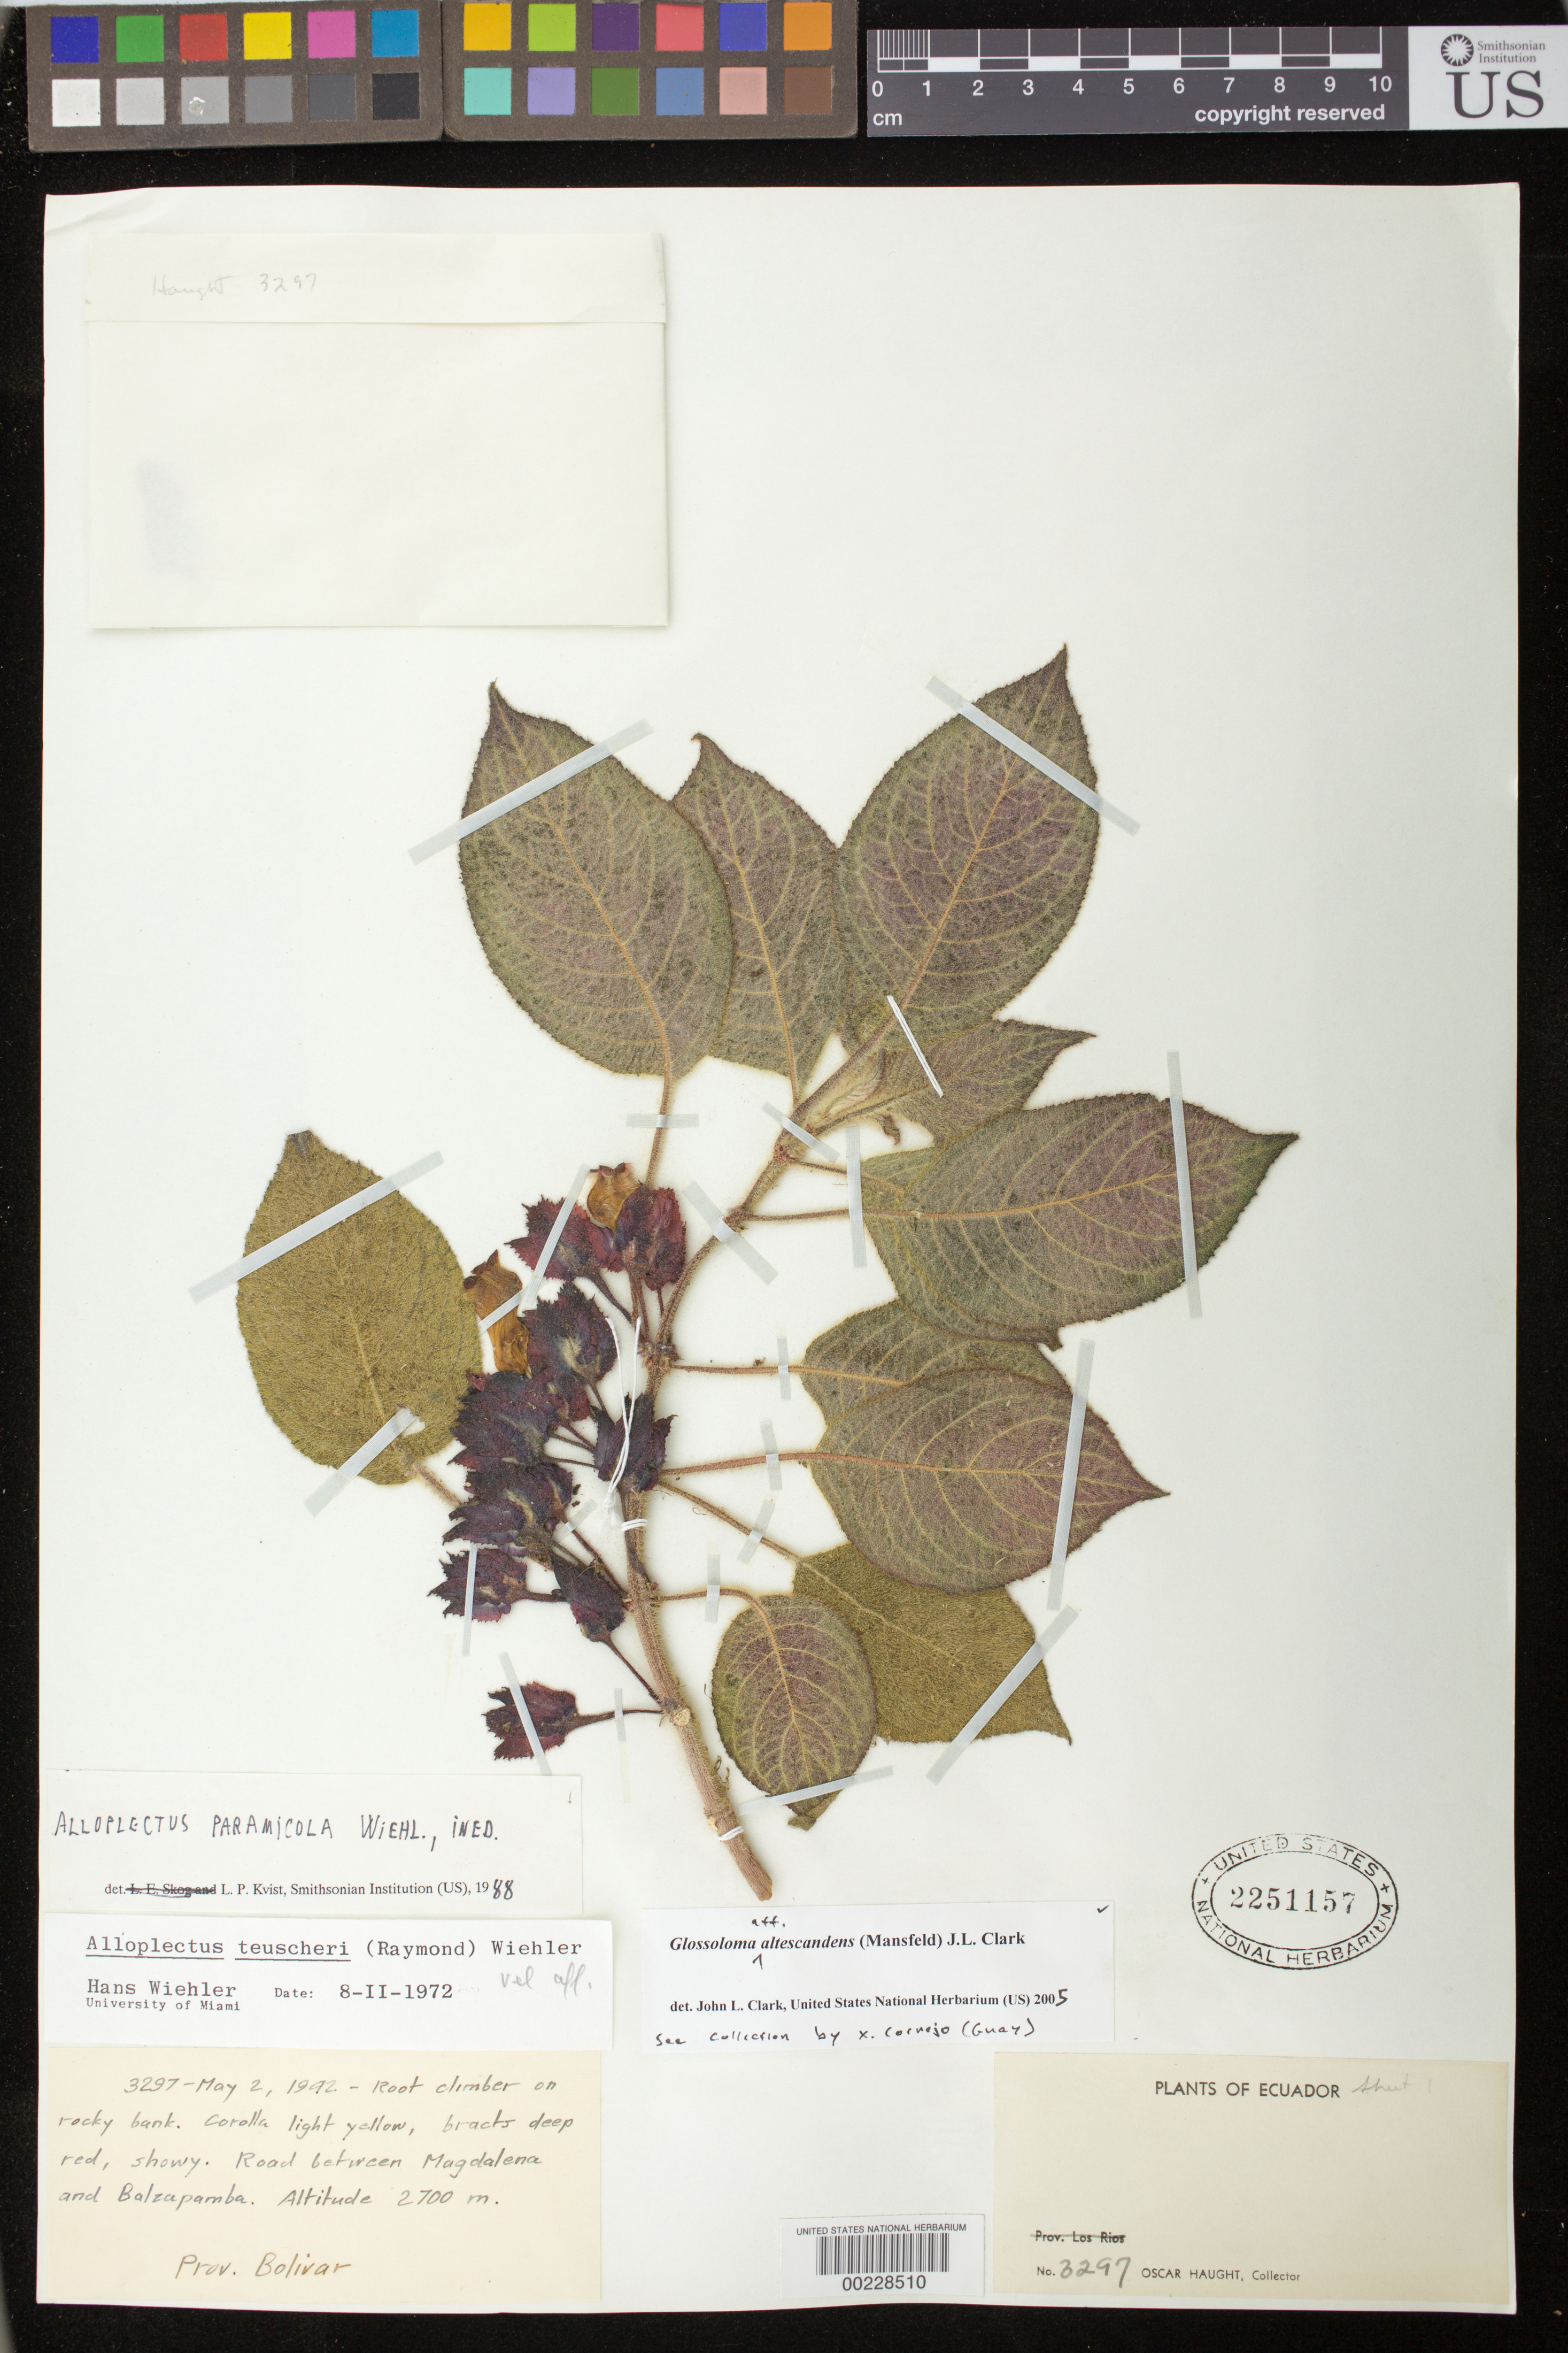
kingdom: Plantae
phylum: Tracheophyta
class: Magnoliopsida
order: Lamiales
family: Gesneriaceae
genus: Glossoloma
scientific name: Glossoloma altescandens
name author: (Mansf.) J.L. Clark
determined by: Kvist, L. P., (US), Smithsonian Institution - National Museum of Natural History (UNITED STATES)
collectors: O. L. Haught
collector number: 3297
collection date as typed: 02 May 1942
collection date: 1942-05-02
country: Ecuador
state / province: Bolivar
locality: Road between Magdalena and Balzapamba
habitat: On rocky bank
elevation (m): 2700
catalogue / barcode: US 2251157